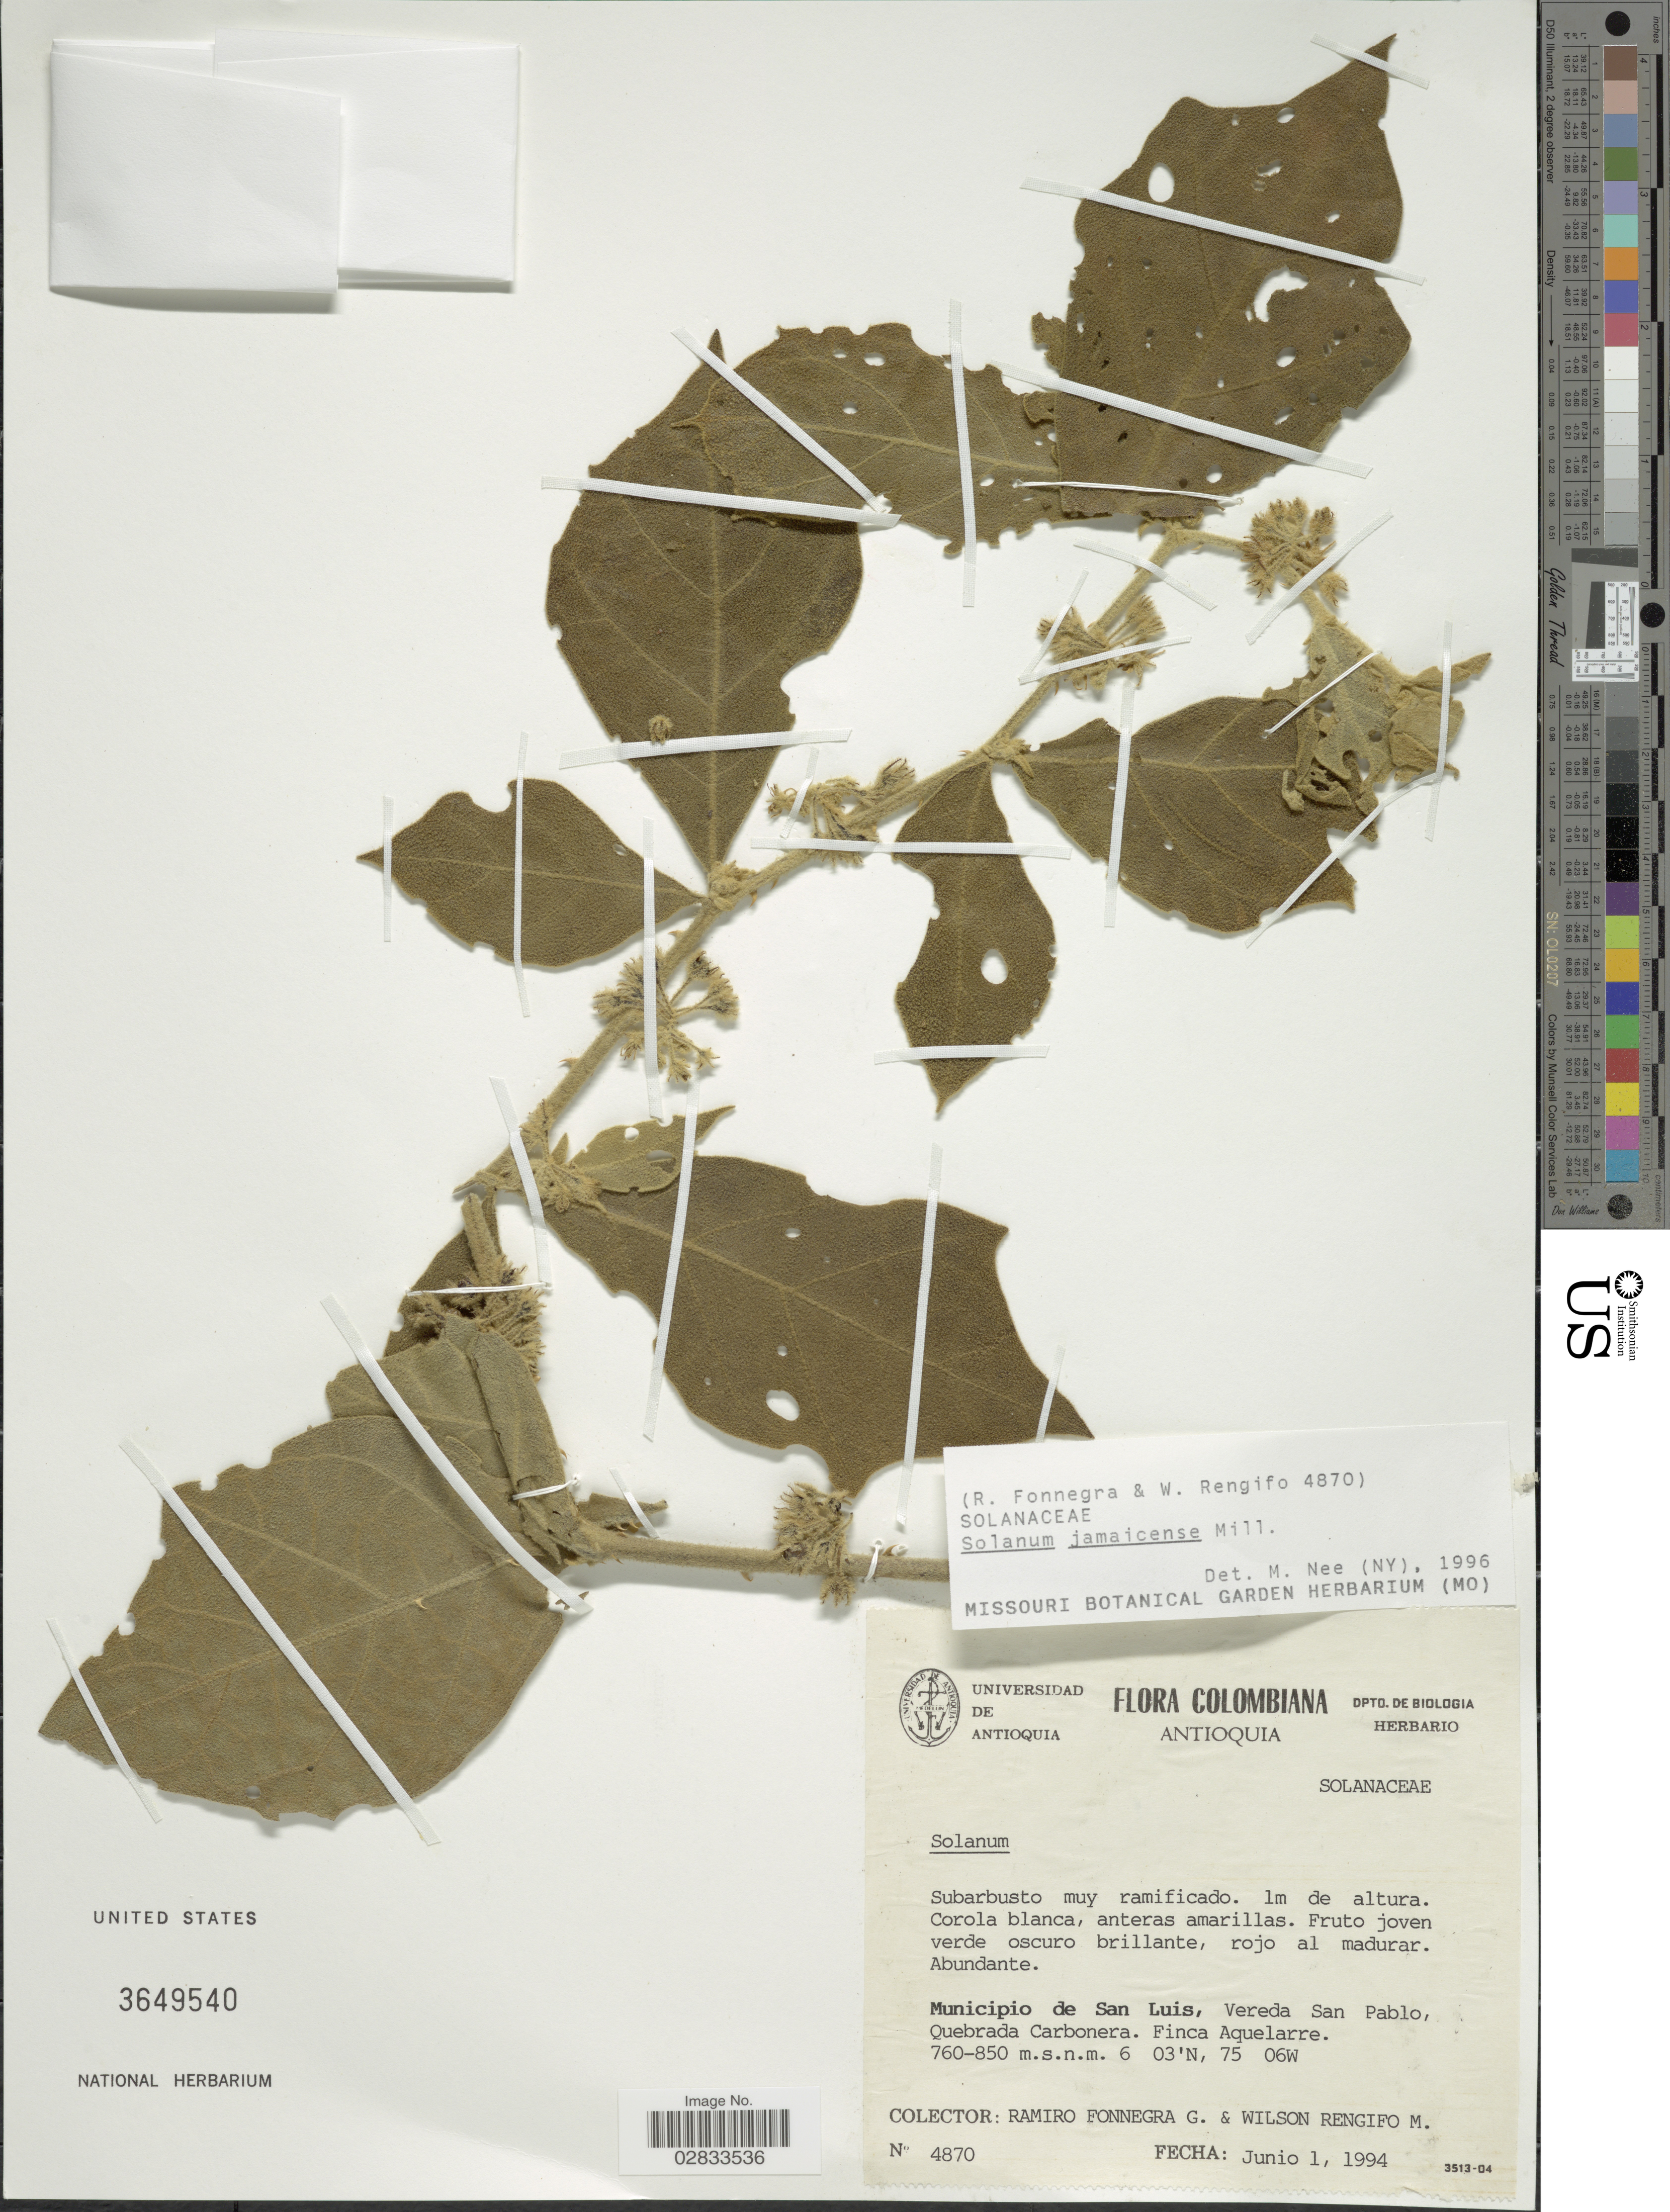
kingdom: Plantae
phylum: Tracheophyta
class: Magnoliopsida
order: Solanales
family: Solanaceae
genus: Solanum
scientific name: Solanum jamaicense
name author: Mill.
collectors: R. Fonnegra G. & W. Rengifo M.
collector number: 4870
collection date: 1994-06-01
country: Colombia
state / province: Antioquia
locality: Municipio de San Luis, Vereda San Pablo, Quebrada Carbonera. Finca Aquelarre.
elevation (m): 760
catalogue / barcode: US 3649540